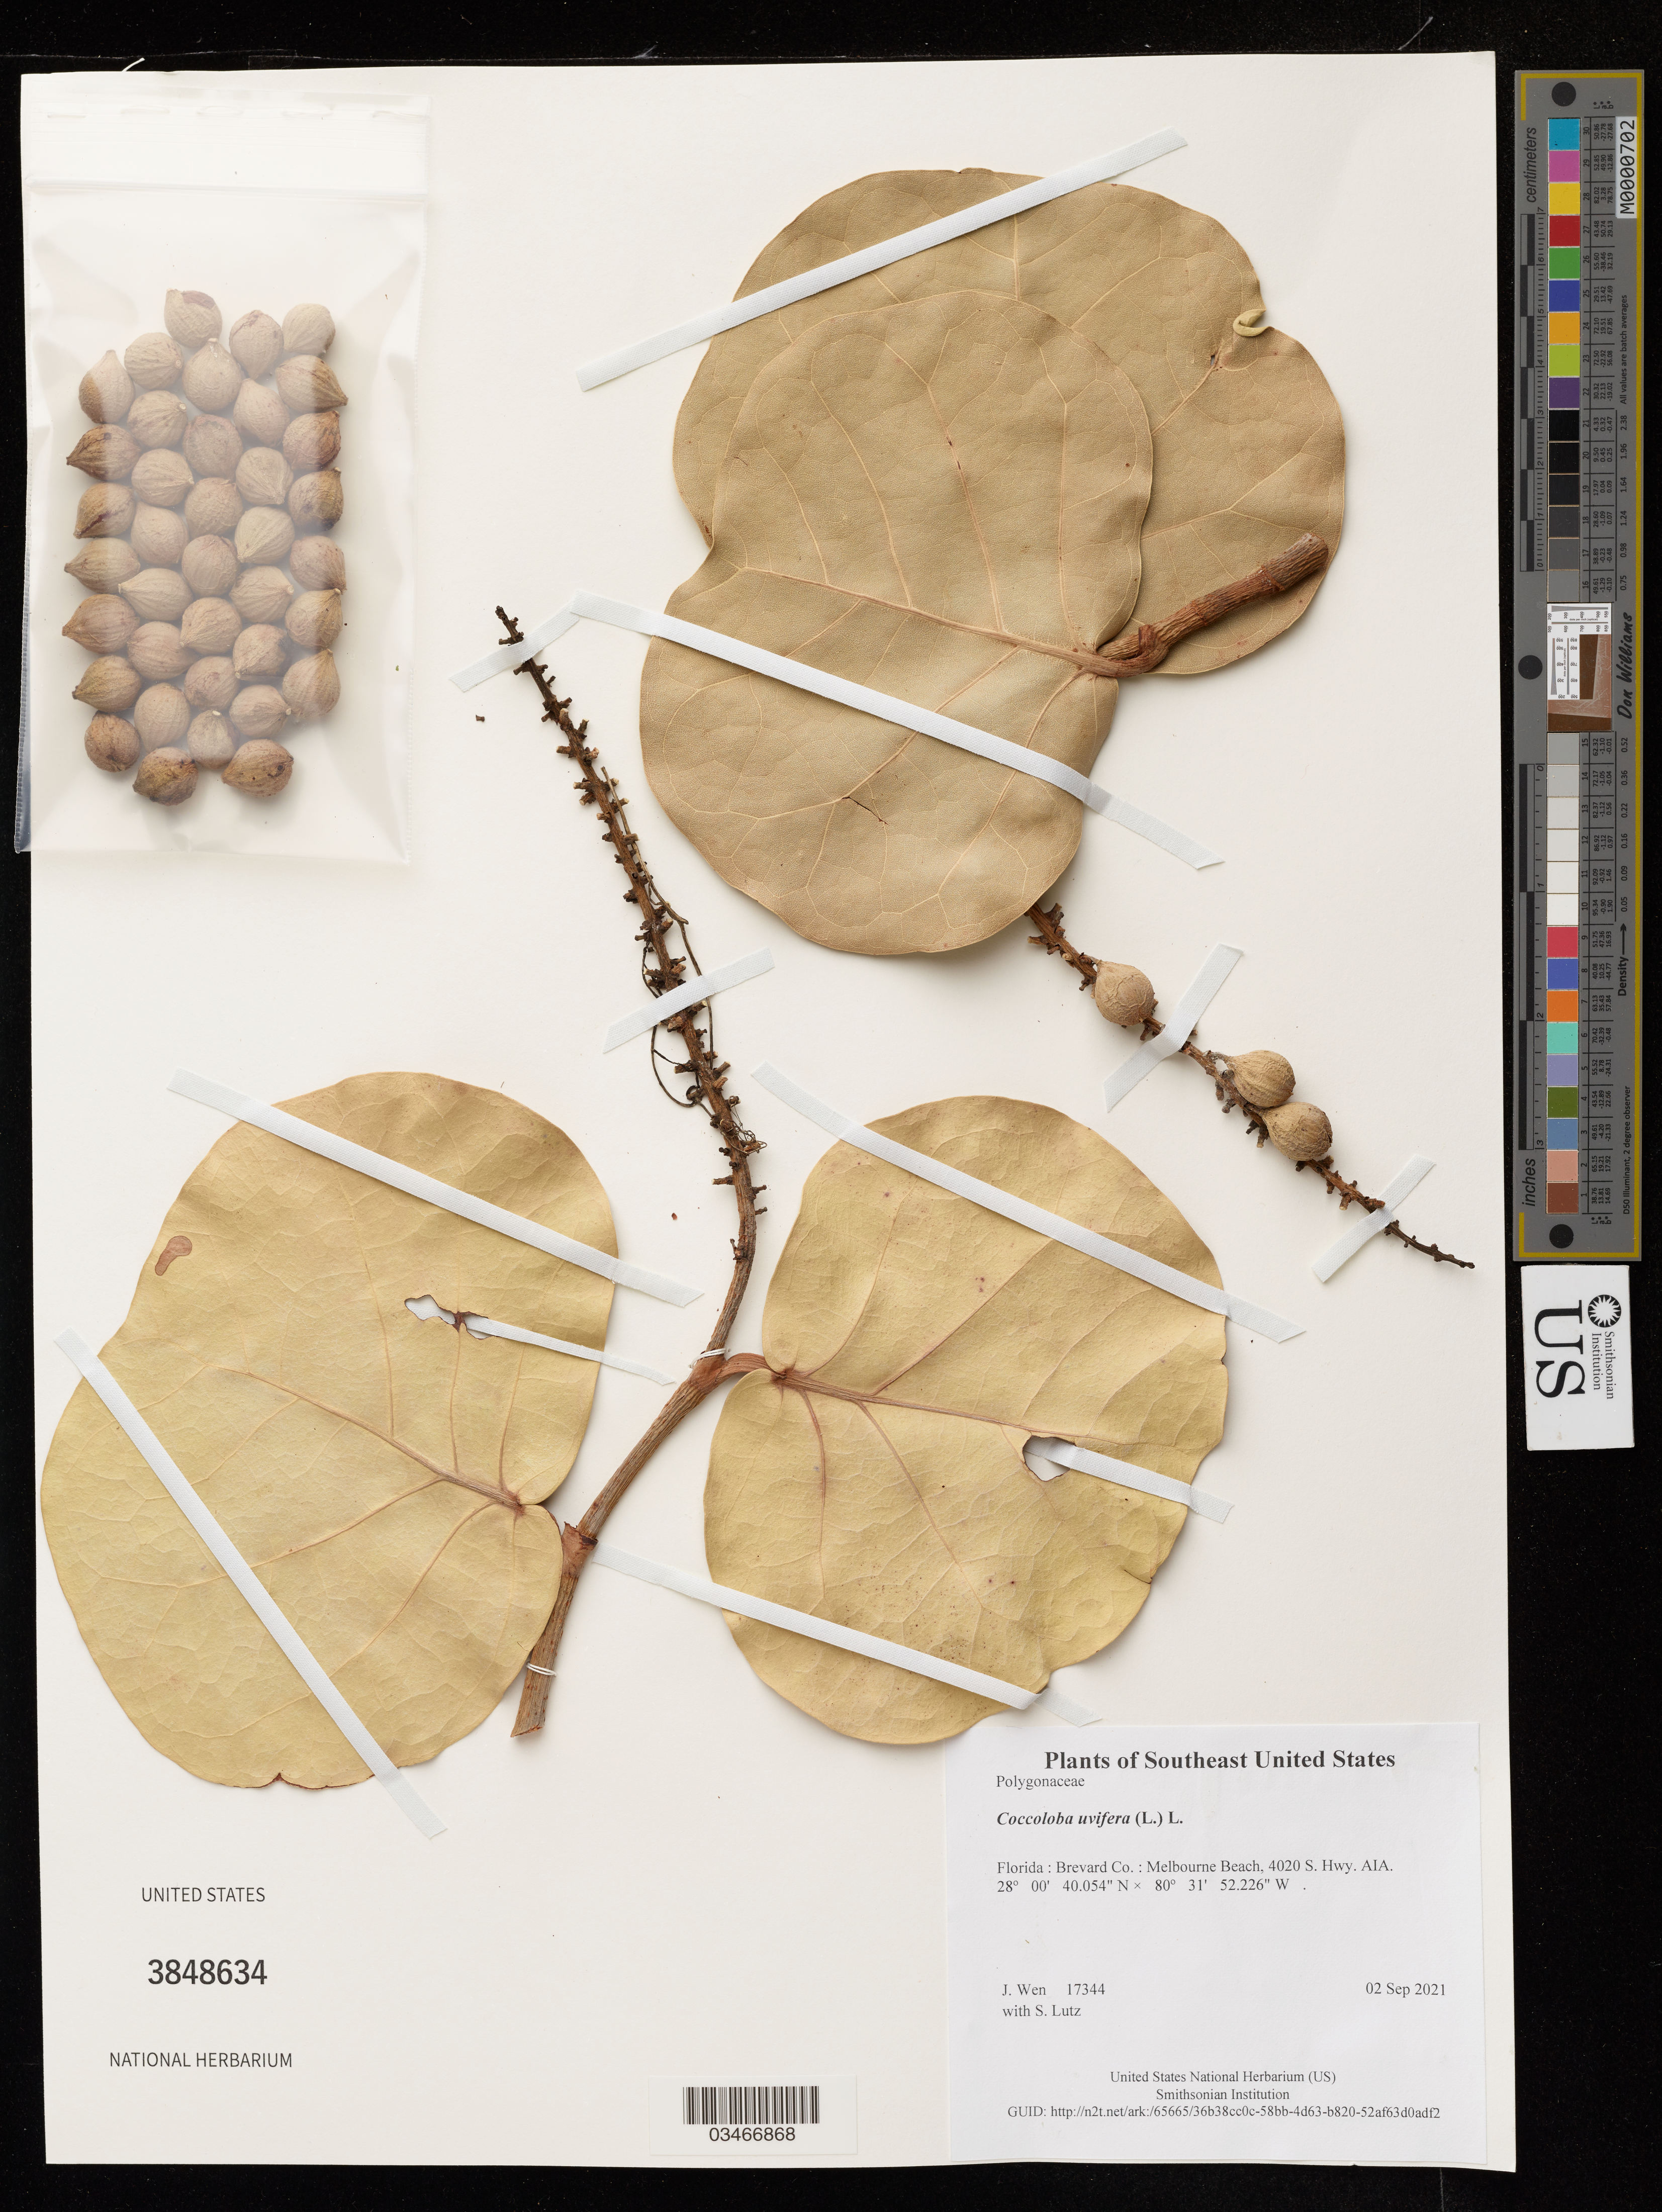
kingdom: Plantae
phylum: Tracheophyta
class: Magnoliopsida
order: Caryophyllales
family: Polygonaceae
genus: Coccoloba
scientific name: Coccoloba uvifera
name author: (L.) L.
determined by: Wen, Jun, (BOT), Smithsonian Institution - National Museum of Natural History (UNITED STATES)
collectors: J. Wen & S. Lutz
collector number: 17344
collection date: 2021-09-02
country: United States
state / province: Florida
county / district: Brevard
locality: Melbourne Beach, 4020 S. Hwy. AIA.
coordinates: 28.01112619 N, 80.5311738 W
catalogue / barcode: US 3848634